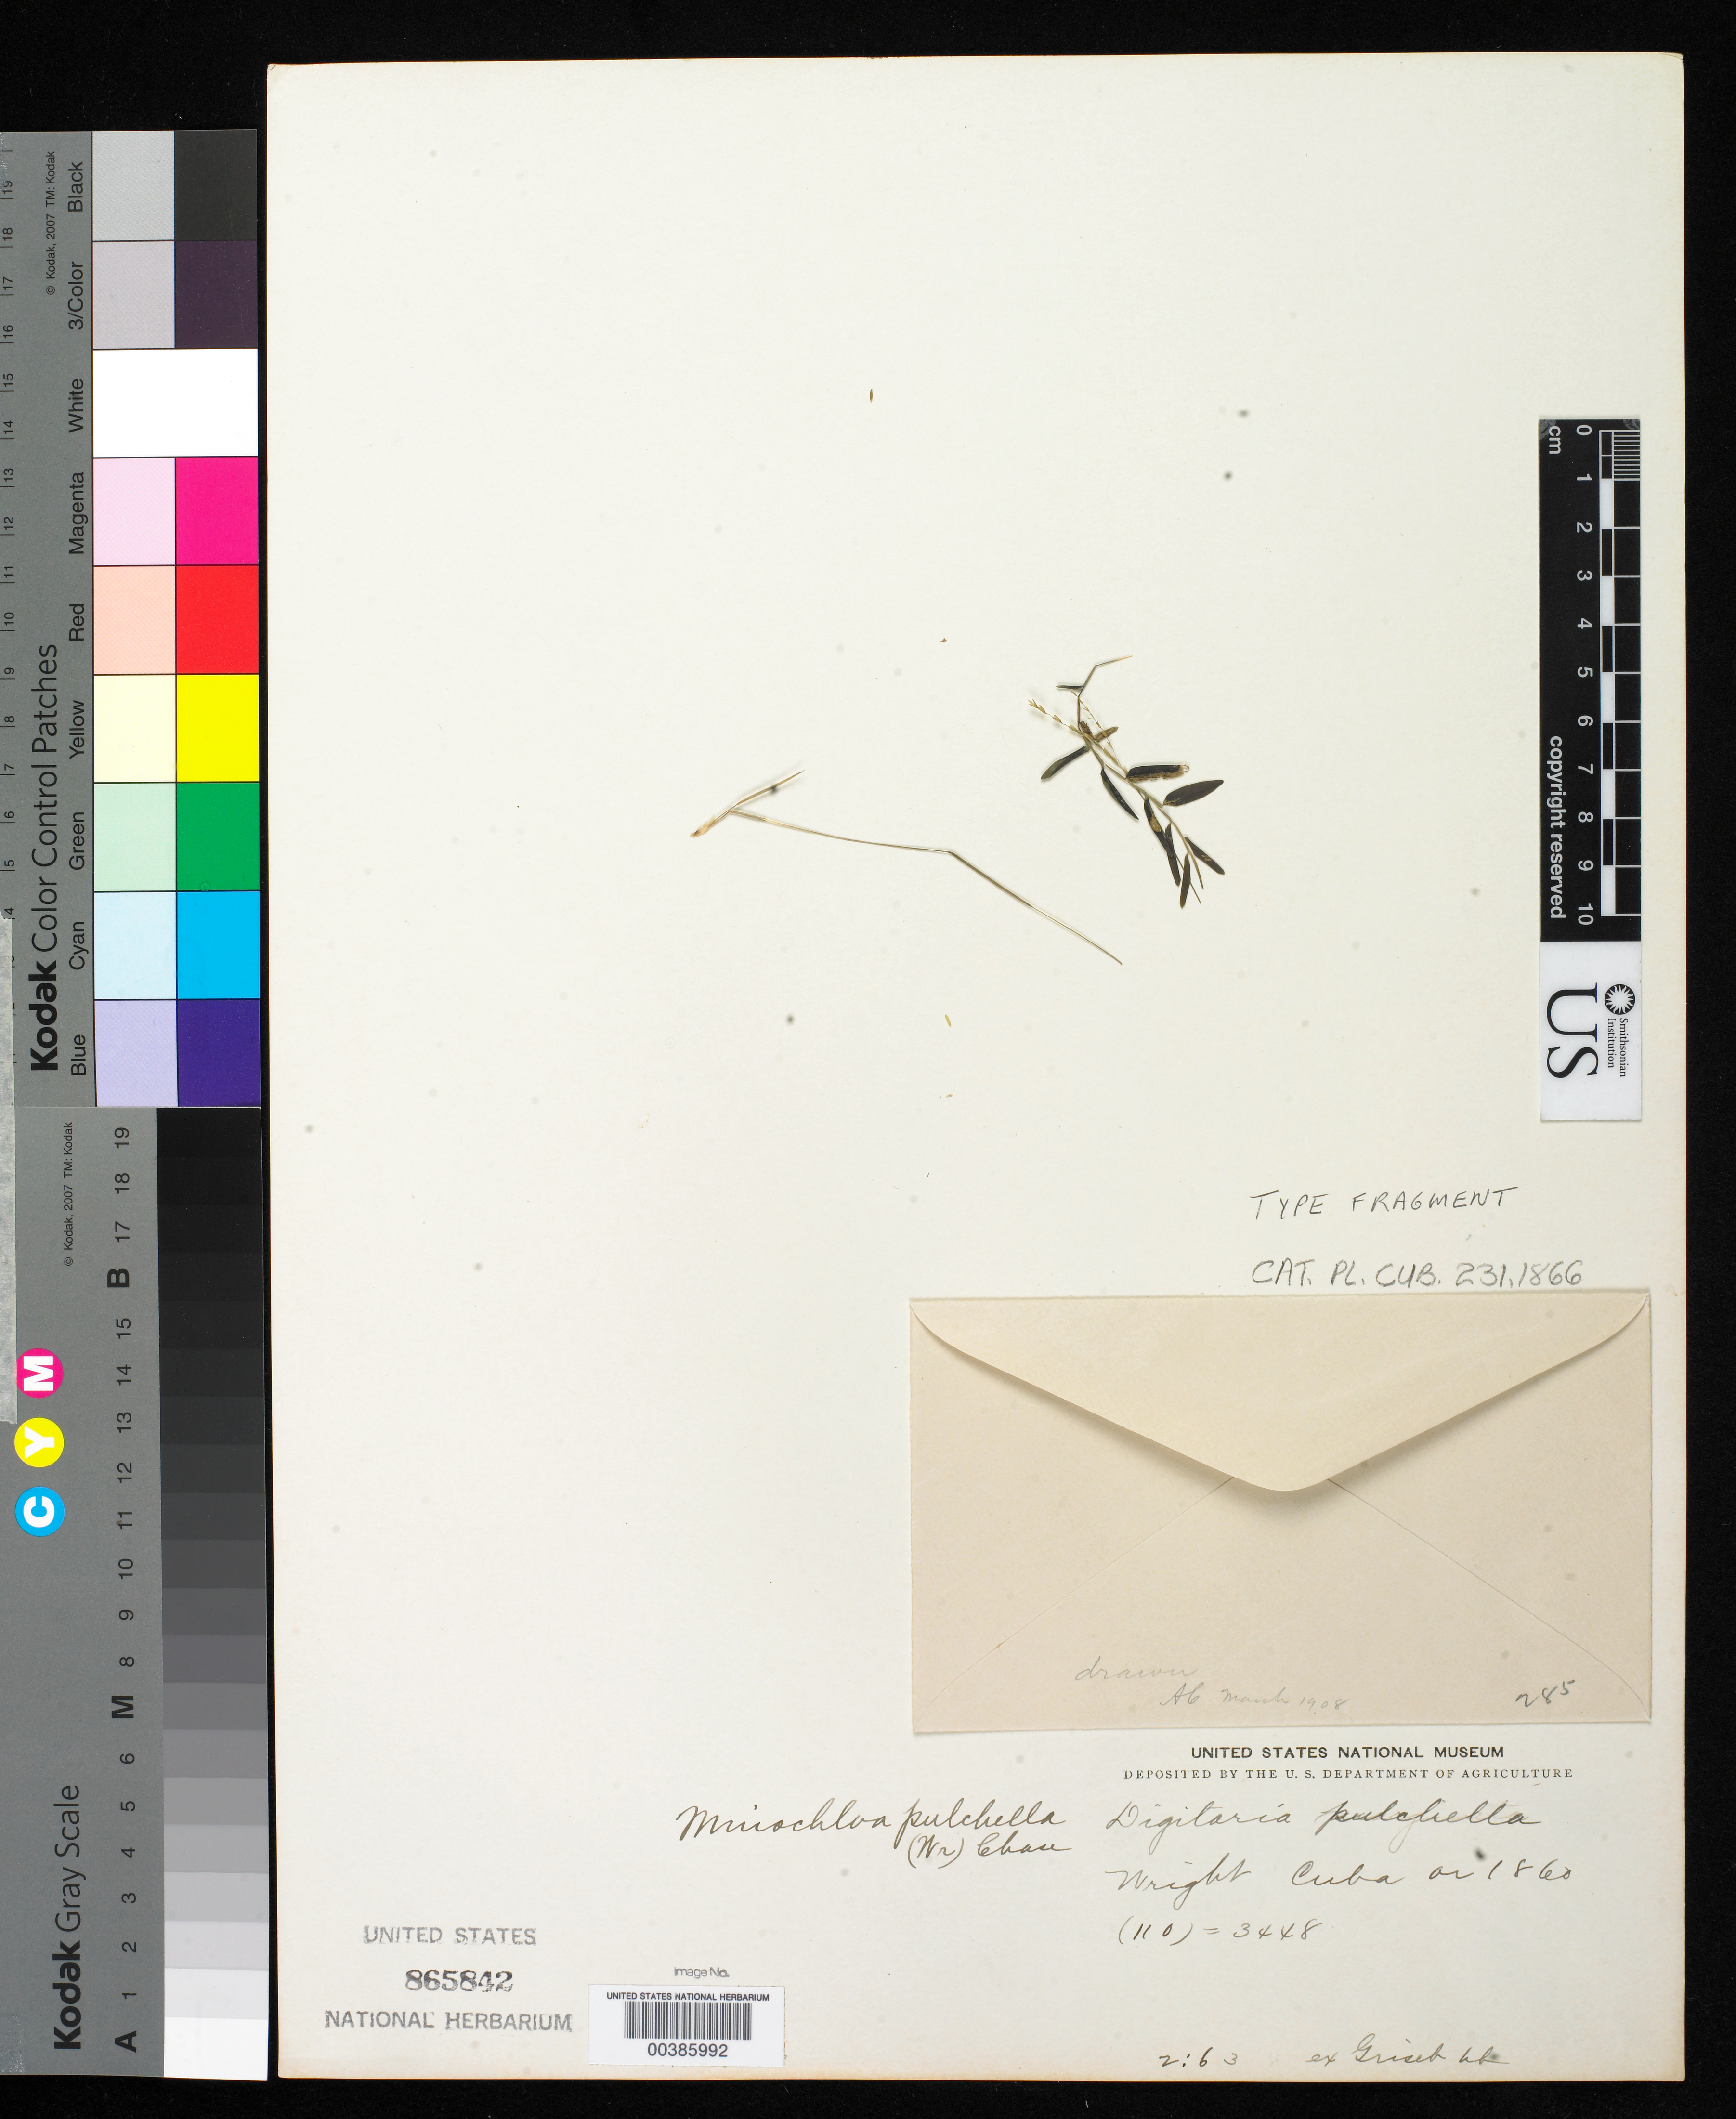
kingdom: Plantae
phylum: Tracheophyta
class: Liliopsida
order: Poales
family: Poaceae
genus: Digitaria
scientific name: Digitaria pulchella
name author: Griseb.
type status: Type Fragment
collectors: C. Wright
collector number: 3448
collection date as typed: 1860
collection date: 1860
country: Cuba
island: Greater Antilles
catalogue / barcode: US 865842